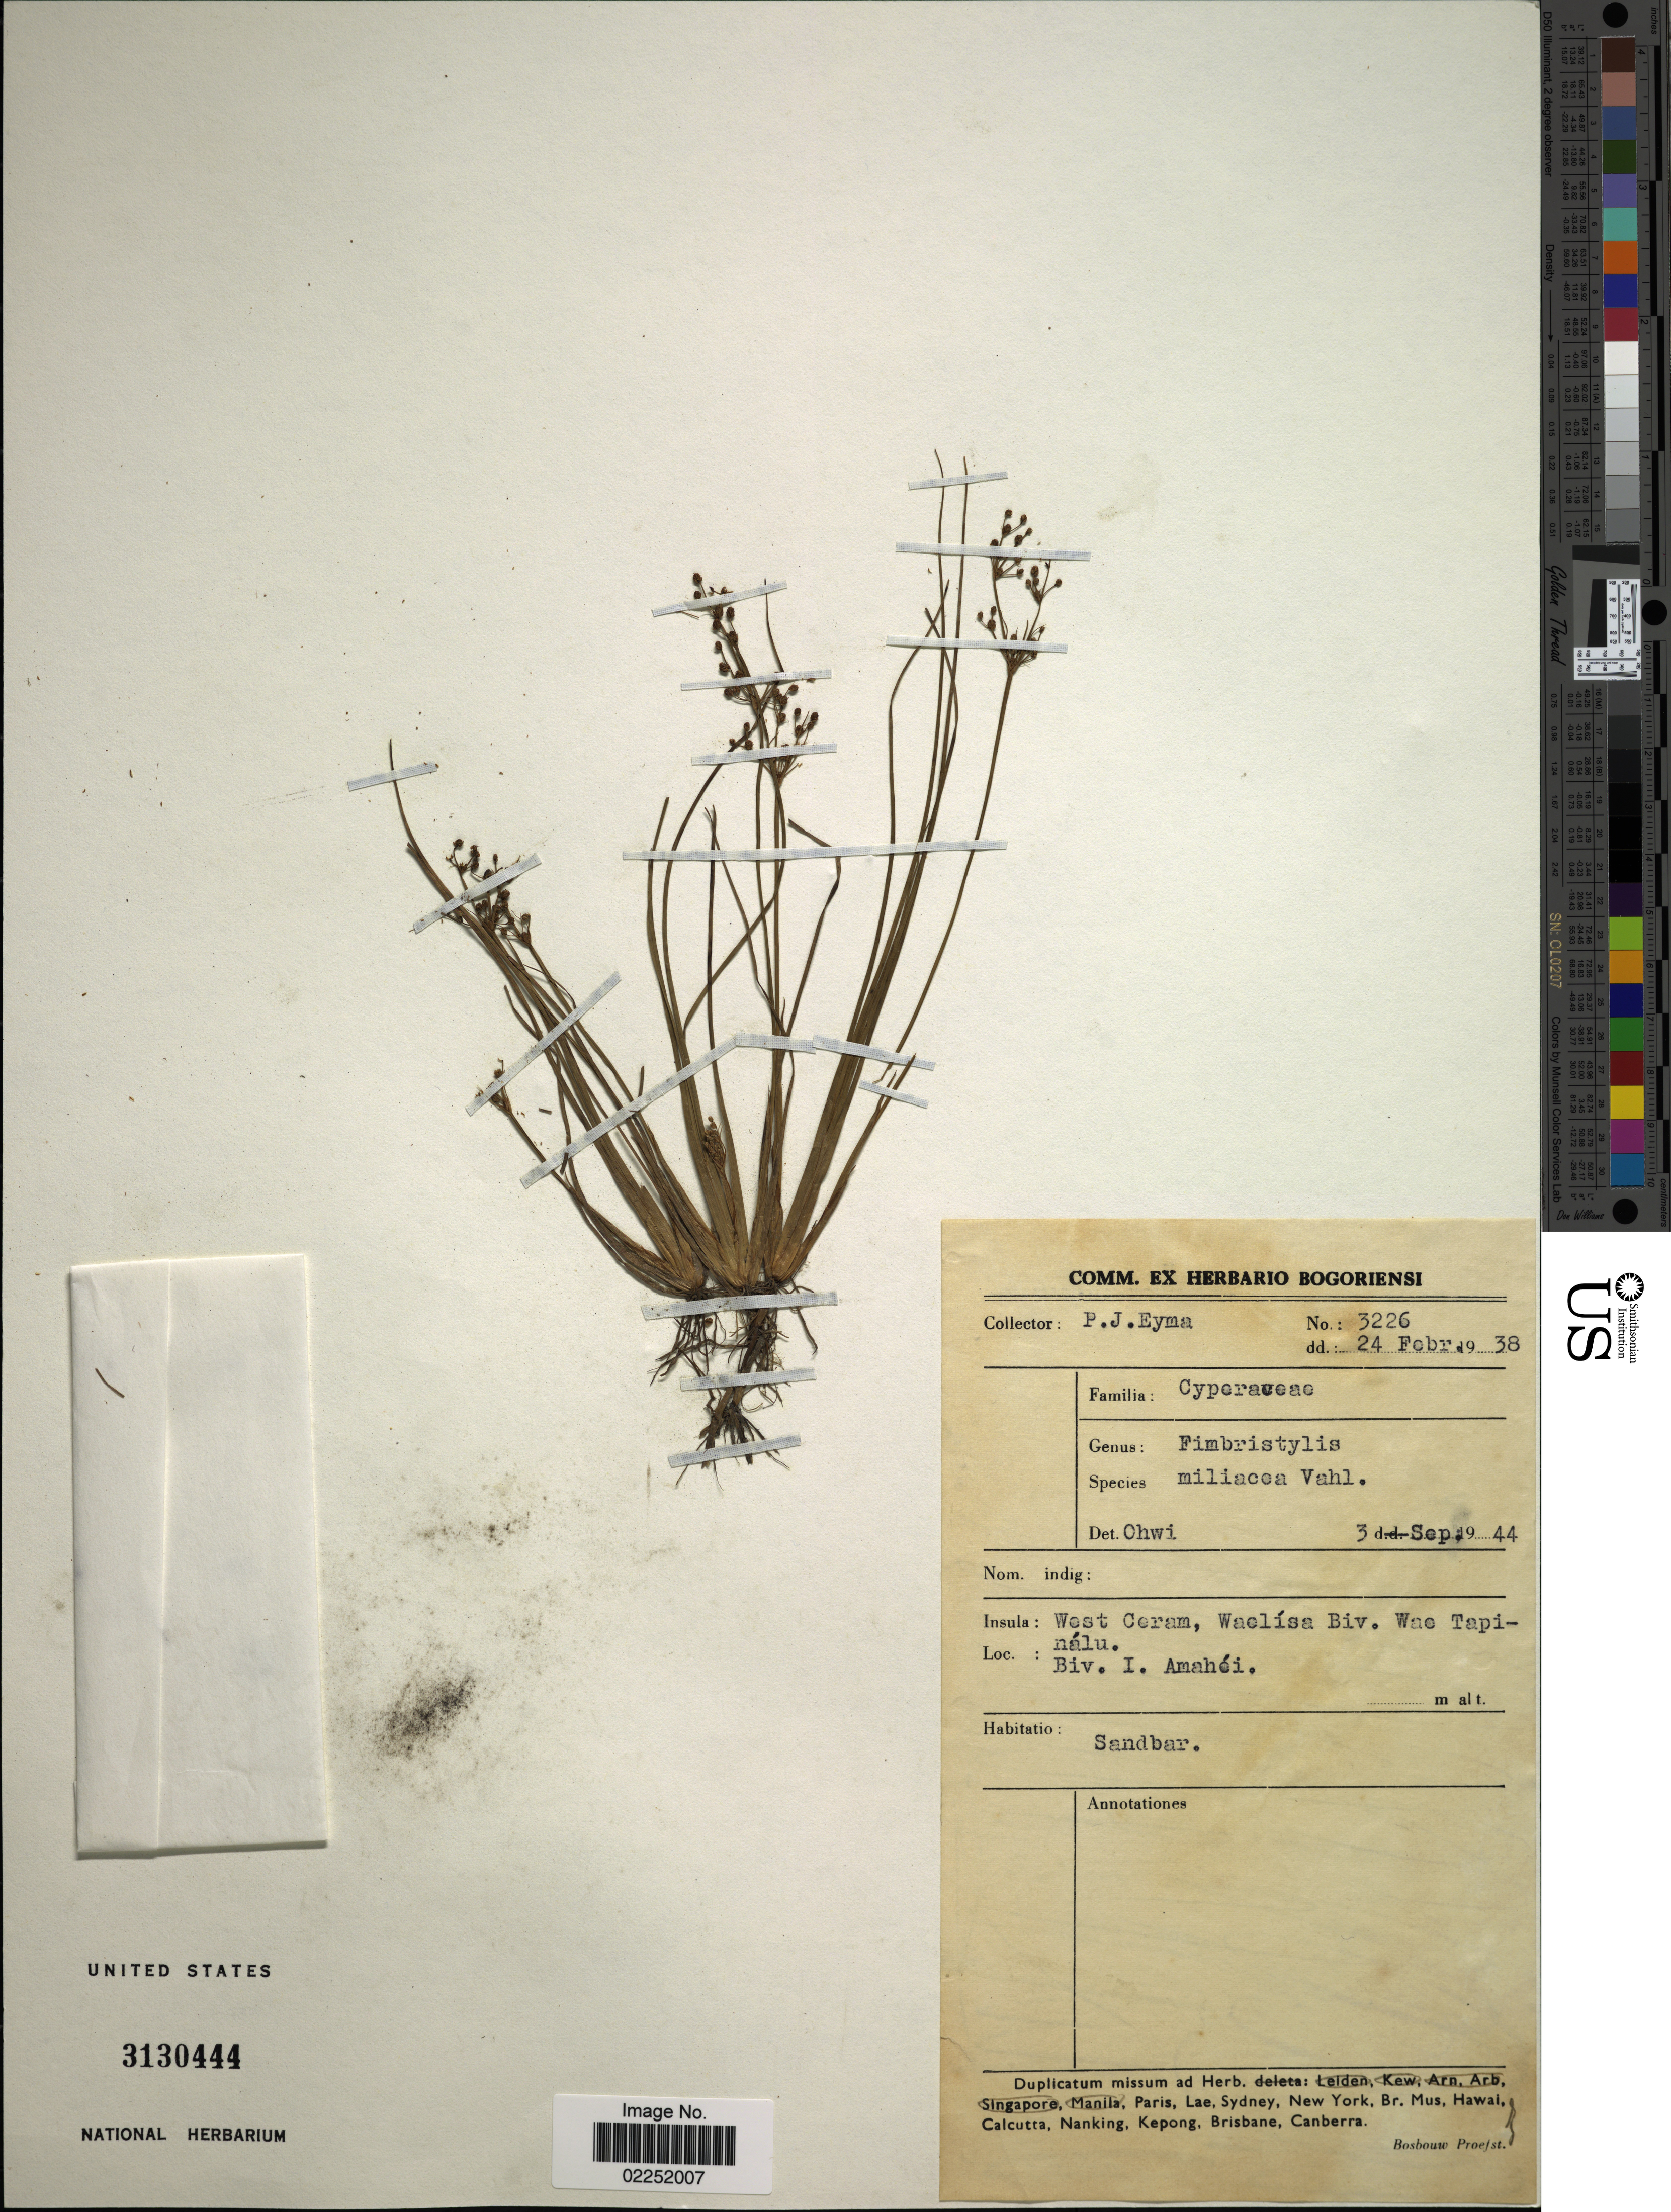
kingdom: Plantae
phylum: Tracheophyta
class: Liliopsida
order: Poales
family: Cyperaceae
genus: Fimbristylis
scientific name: Fimbristylis littoralis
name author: Gaudich.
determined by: Strong, M. T., (US), Smithsonian Institution - National Museum of Natural History (UNITED STATES)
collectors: P. J. Eyma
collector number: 3226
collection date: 1938-02-24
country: Indonesia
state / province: Maluku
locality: Insula: West Ceram, Waelísa Biv. Wae Tapinálu, Biv. I Amahéi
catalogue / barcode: US 3130444